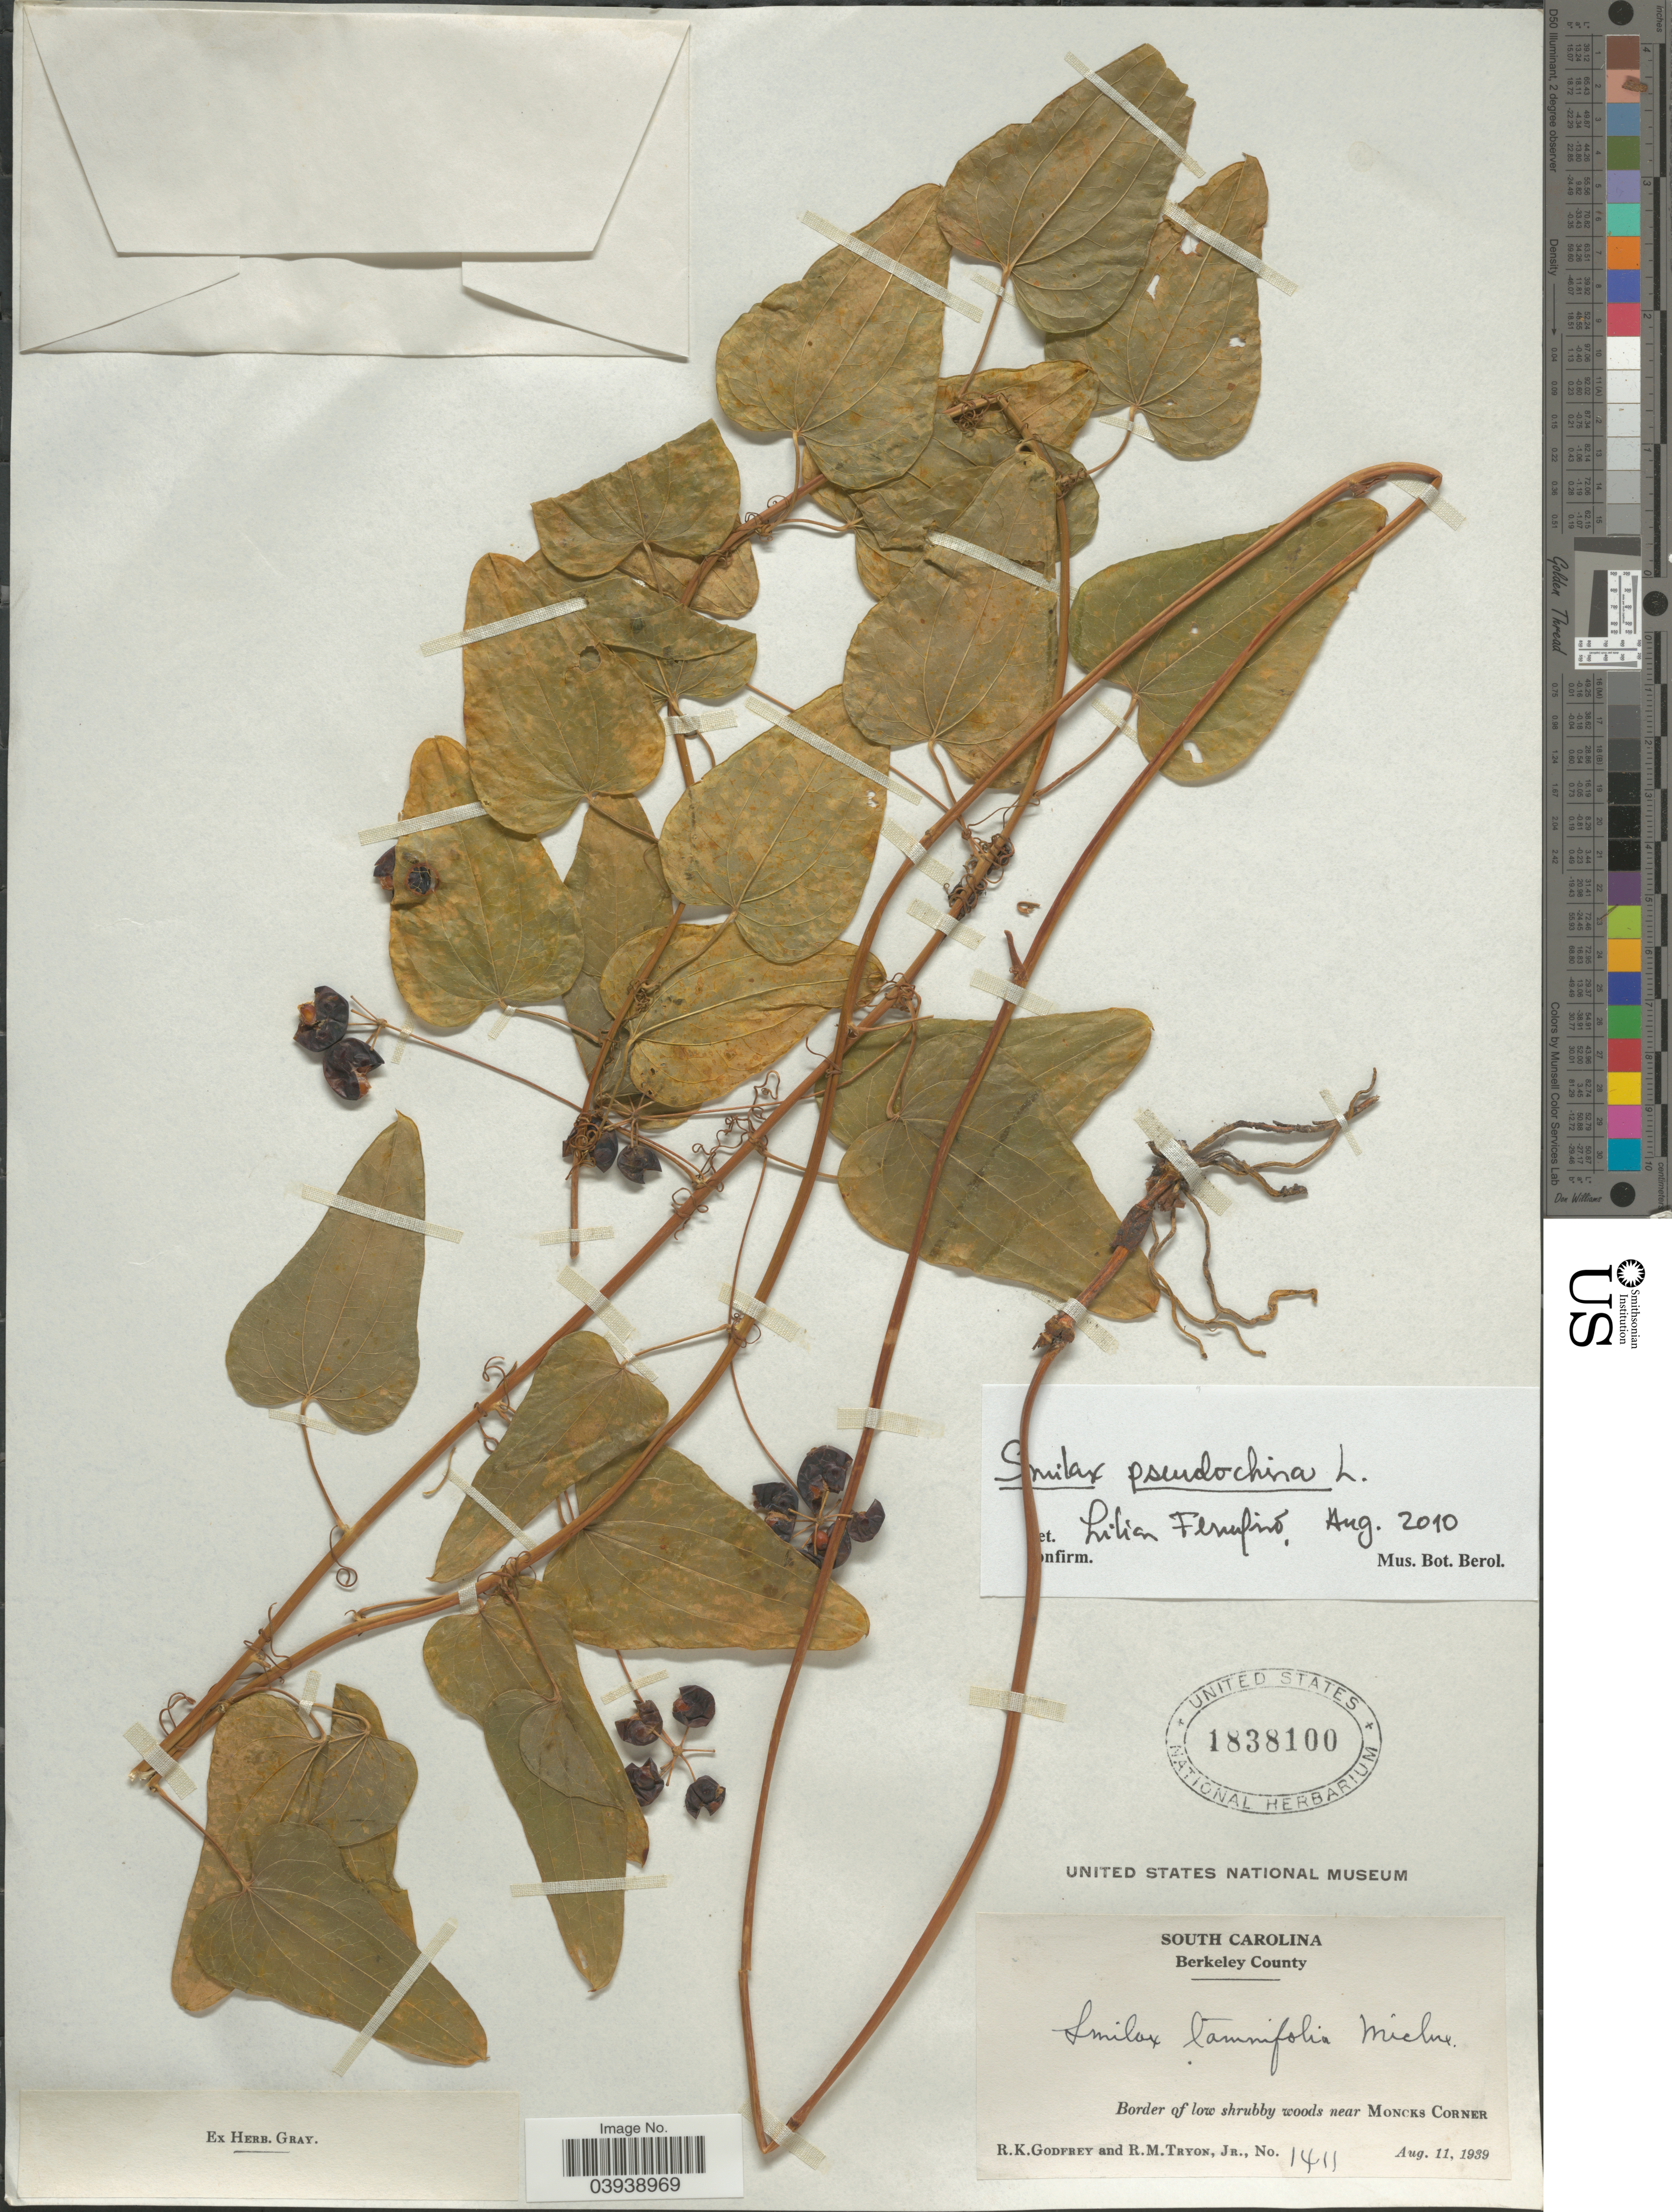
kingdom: Plantae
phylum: Tracheophyta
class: Liliopsida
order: Liliales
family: Smilacaceae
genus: Smilax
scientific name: Smilax pseudochina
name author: L.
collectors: R. K. Godfrey & R. Tryon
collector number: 1411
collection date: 1939-08-11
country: United States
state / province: South Carolina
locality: Berkeley County. Border of low shrubby woods near Moncks Corner.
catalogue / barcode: US 1838100